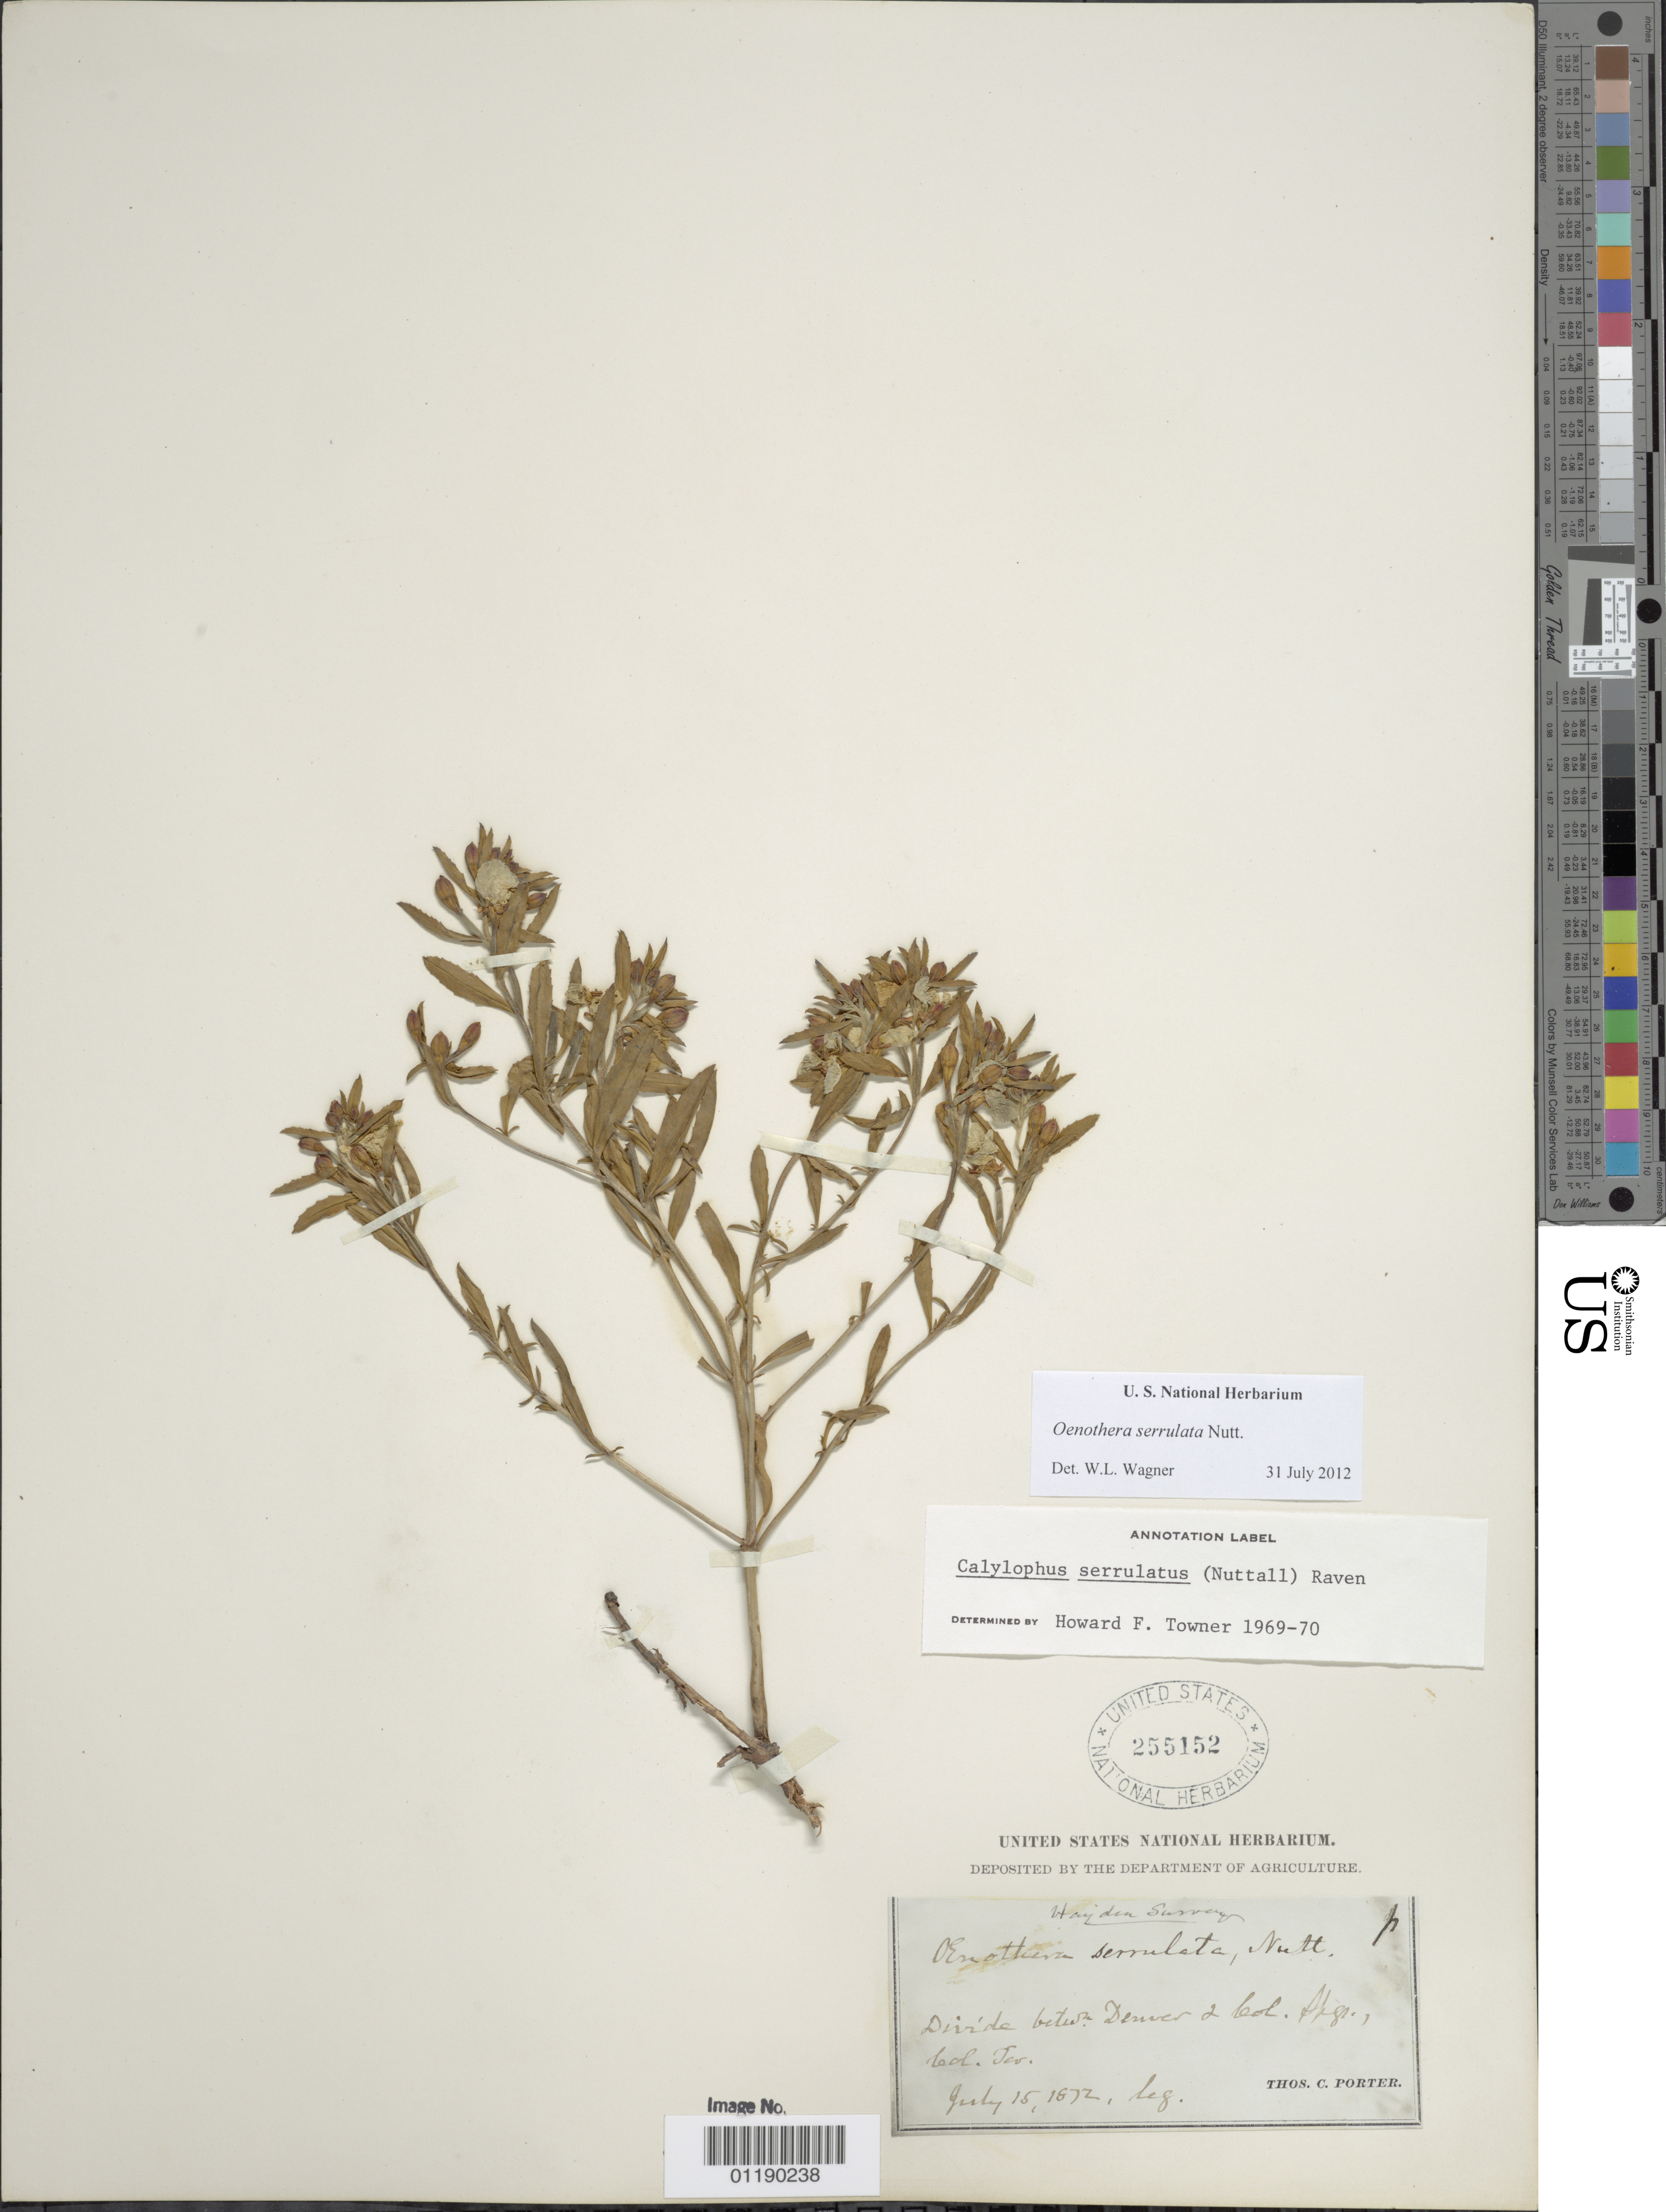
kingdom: Plantae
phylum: Tracheophyta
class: Magnoliopsida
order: Myrtales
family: Onagraceae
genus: Oenothera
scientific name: Oenothera serrulata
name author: Nutt.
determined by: Wagner, W. L., (BOT), Smithsonian Institution - National Museum of Natural History (UNITED STATES)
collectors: T. C. Porter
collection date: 1872-07-15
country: United States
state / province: Colorado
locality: Divide between Denver and Col. Rngs.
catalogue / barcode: US 255152